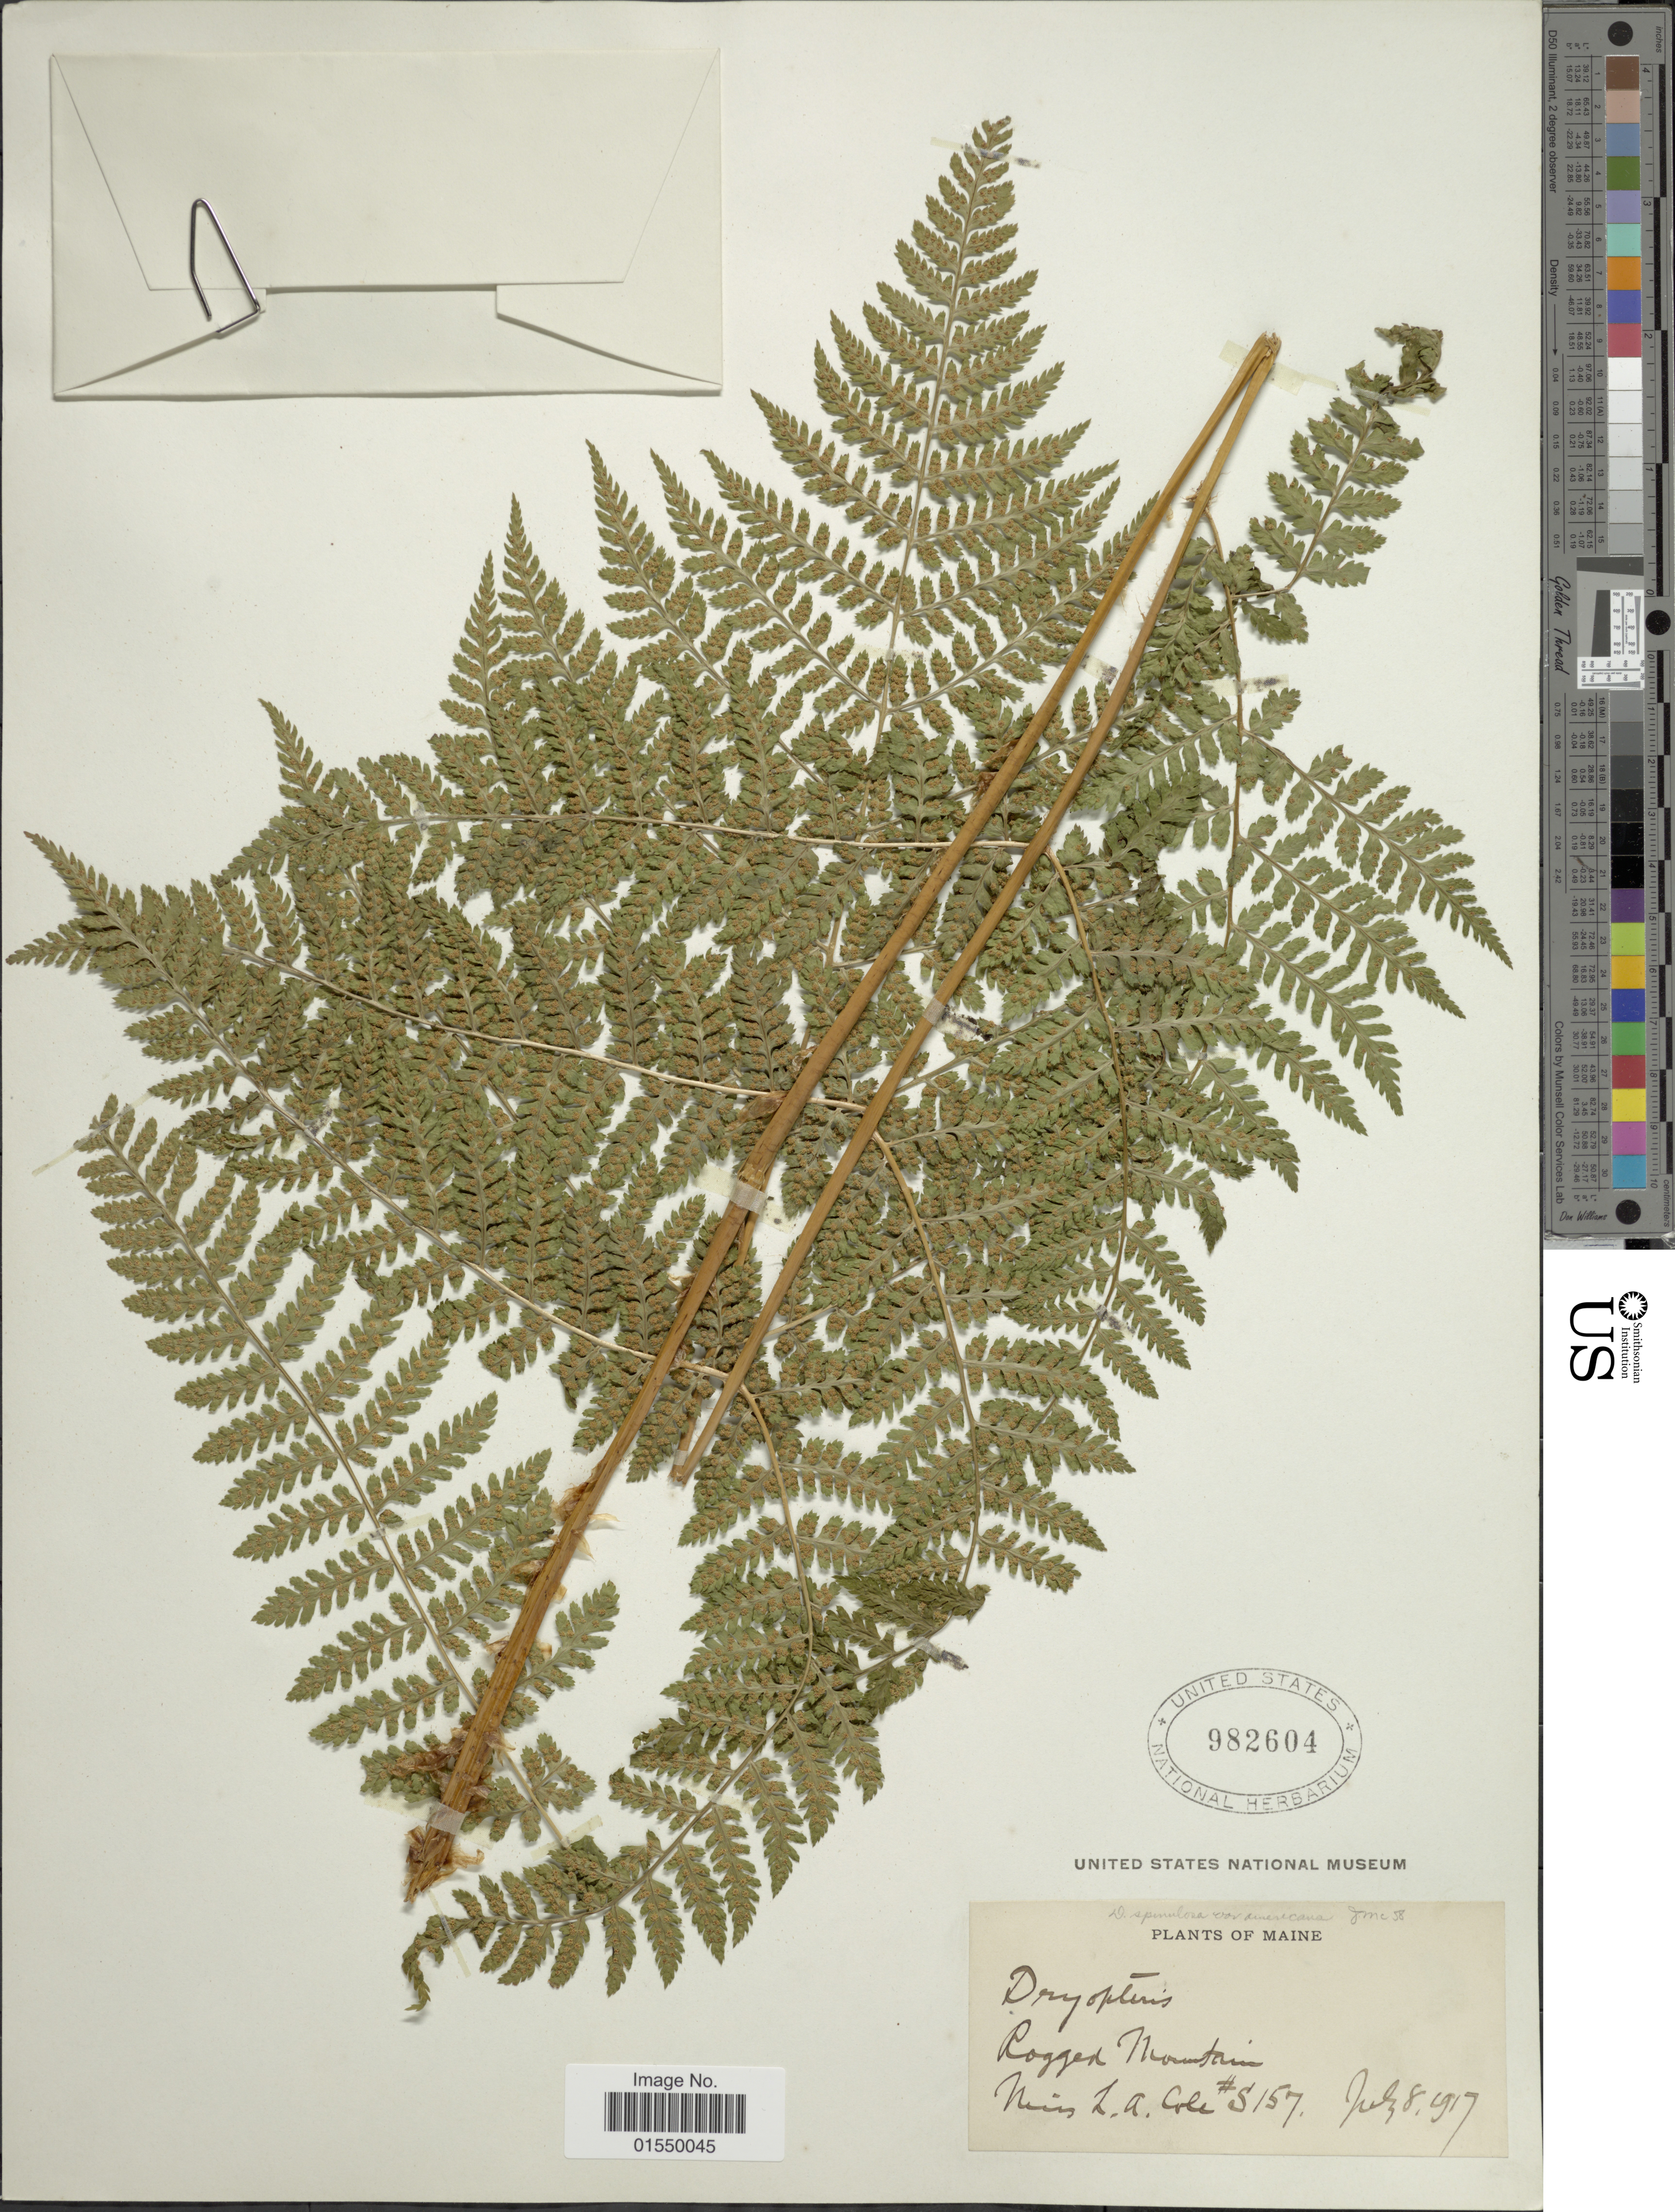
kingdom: Plantae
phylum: Tracheophyta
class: Polypodiopsida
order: Polypodiales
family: Dryopteridaceae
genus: Dryopteris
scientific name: Dryopteris campyloptera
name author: Clarkson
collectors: L. A. Cole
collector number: S157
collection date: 1917-07-08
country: United States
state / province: Maine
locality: Rogged Mountain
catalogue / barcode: US 982604